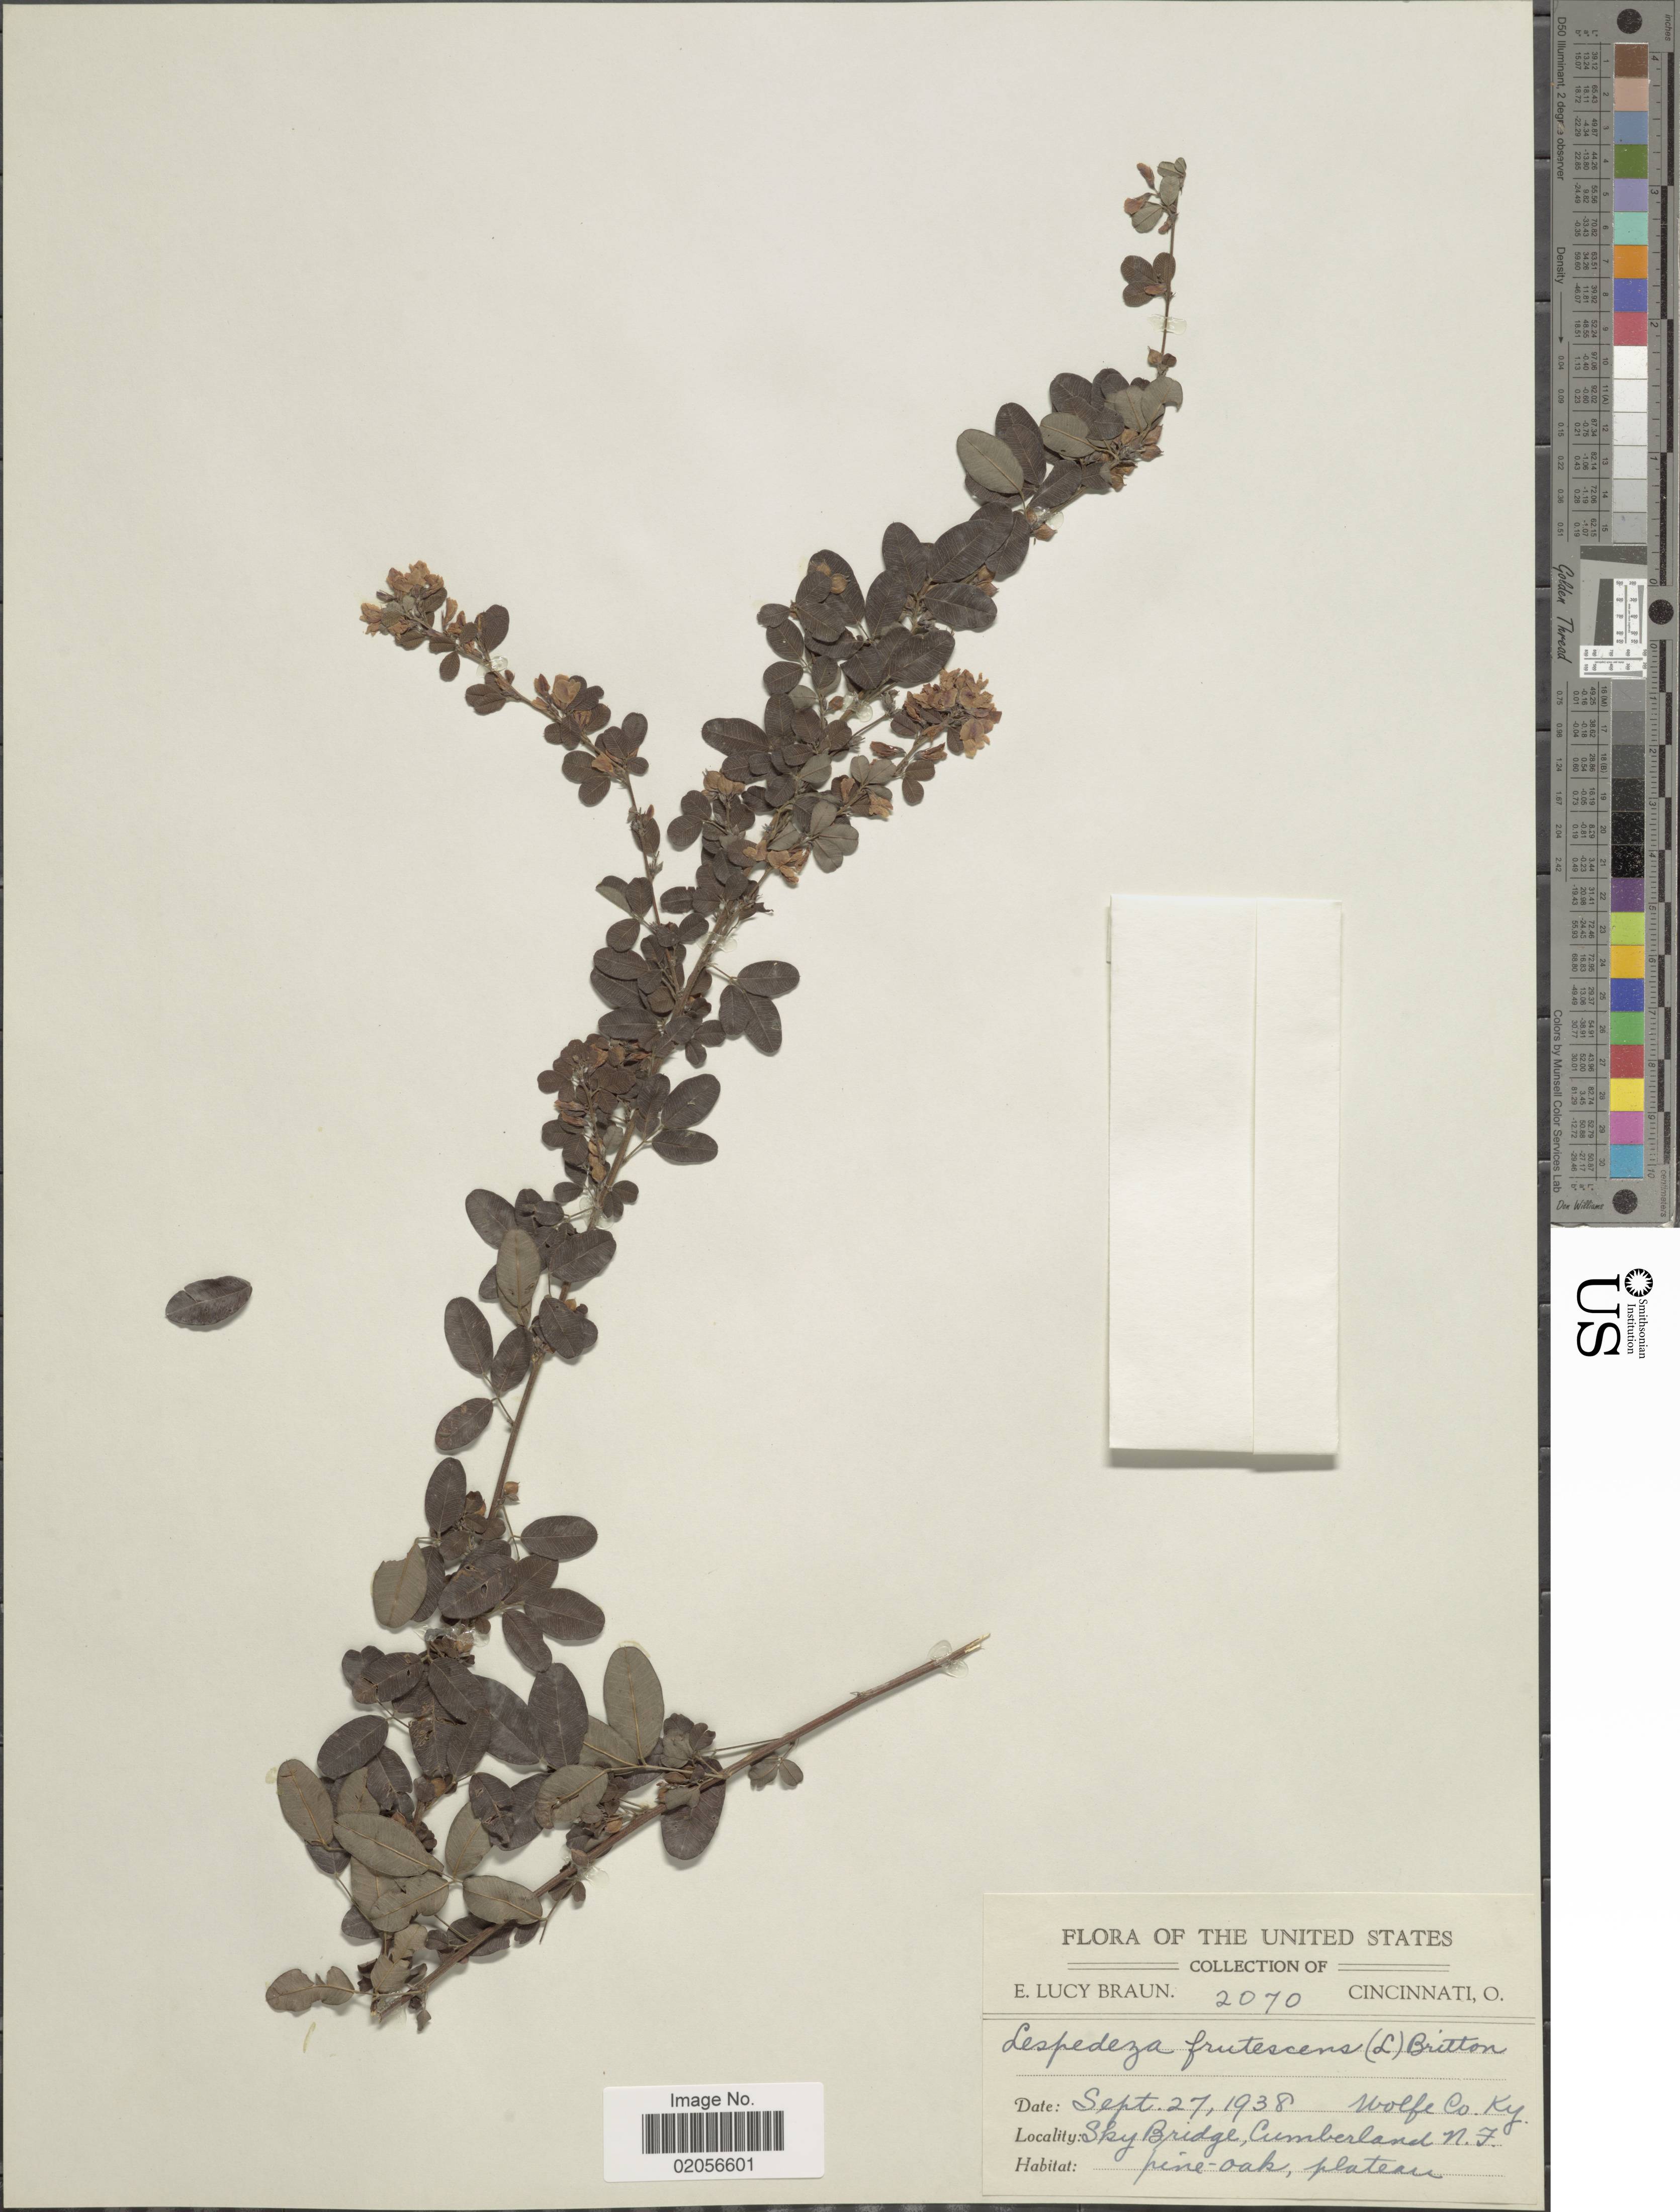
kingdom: Plantae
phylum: Tracheophyta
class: Magnoliopsida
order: Fabales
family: Fabaceae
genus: Lespedeza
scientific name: Lespedeza intermedia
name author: (S. Watson) Britton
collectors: E. L. Braun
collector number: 2070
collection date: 1938-09-27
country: United States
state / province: Kentucky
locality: Wolf Co. Sky Bridge, Cumberland, N.F. pine-oak, plateau